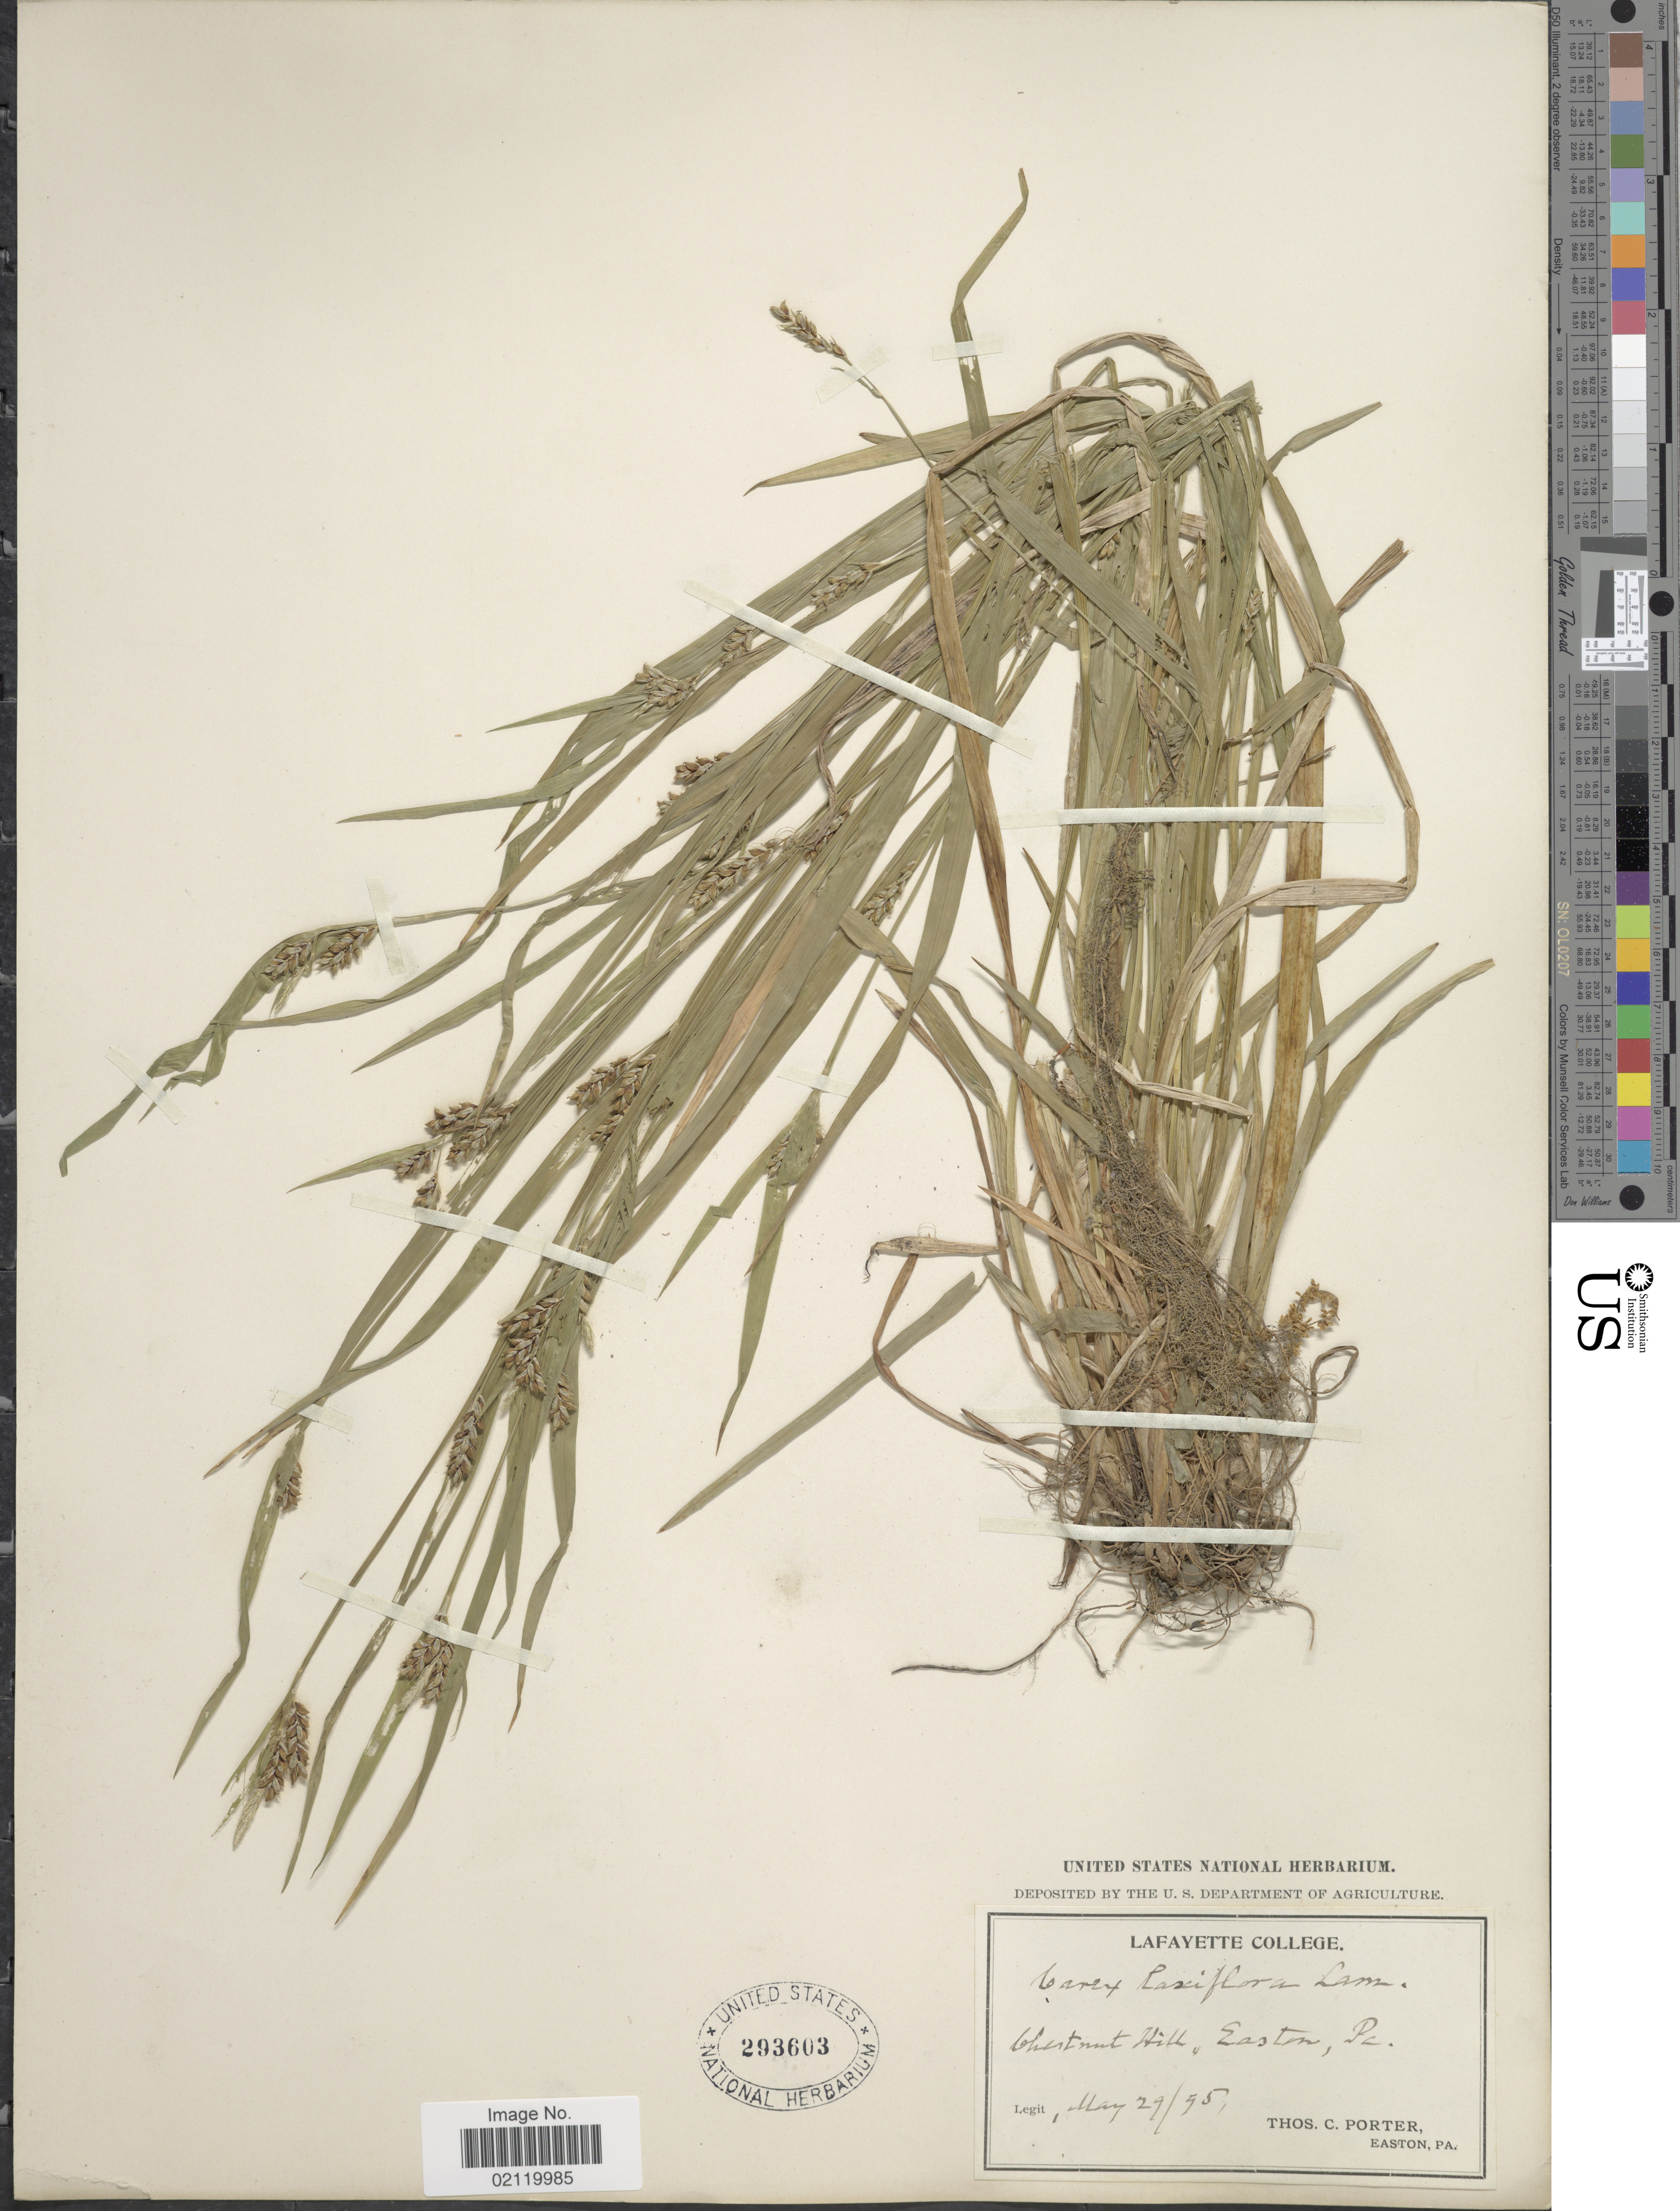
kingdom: Plantae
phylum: Tracheophyta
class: Liliopsida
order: Poales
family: Cyperaceae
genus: Carex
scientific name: Carex laxiflora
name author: Lam.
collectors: T. Porter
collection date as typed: Transcribed d/m/y: 29/5/95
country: United States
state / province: Pennsylvania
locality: Chestnut Hill, Easton, Pa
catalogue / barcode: US 293603